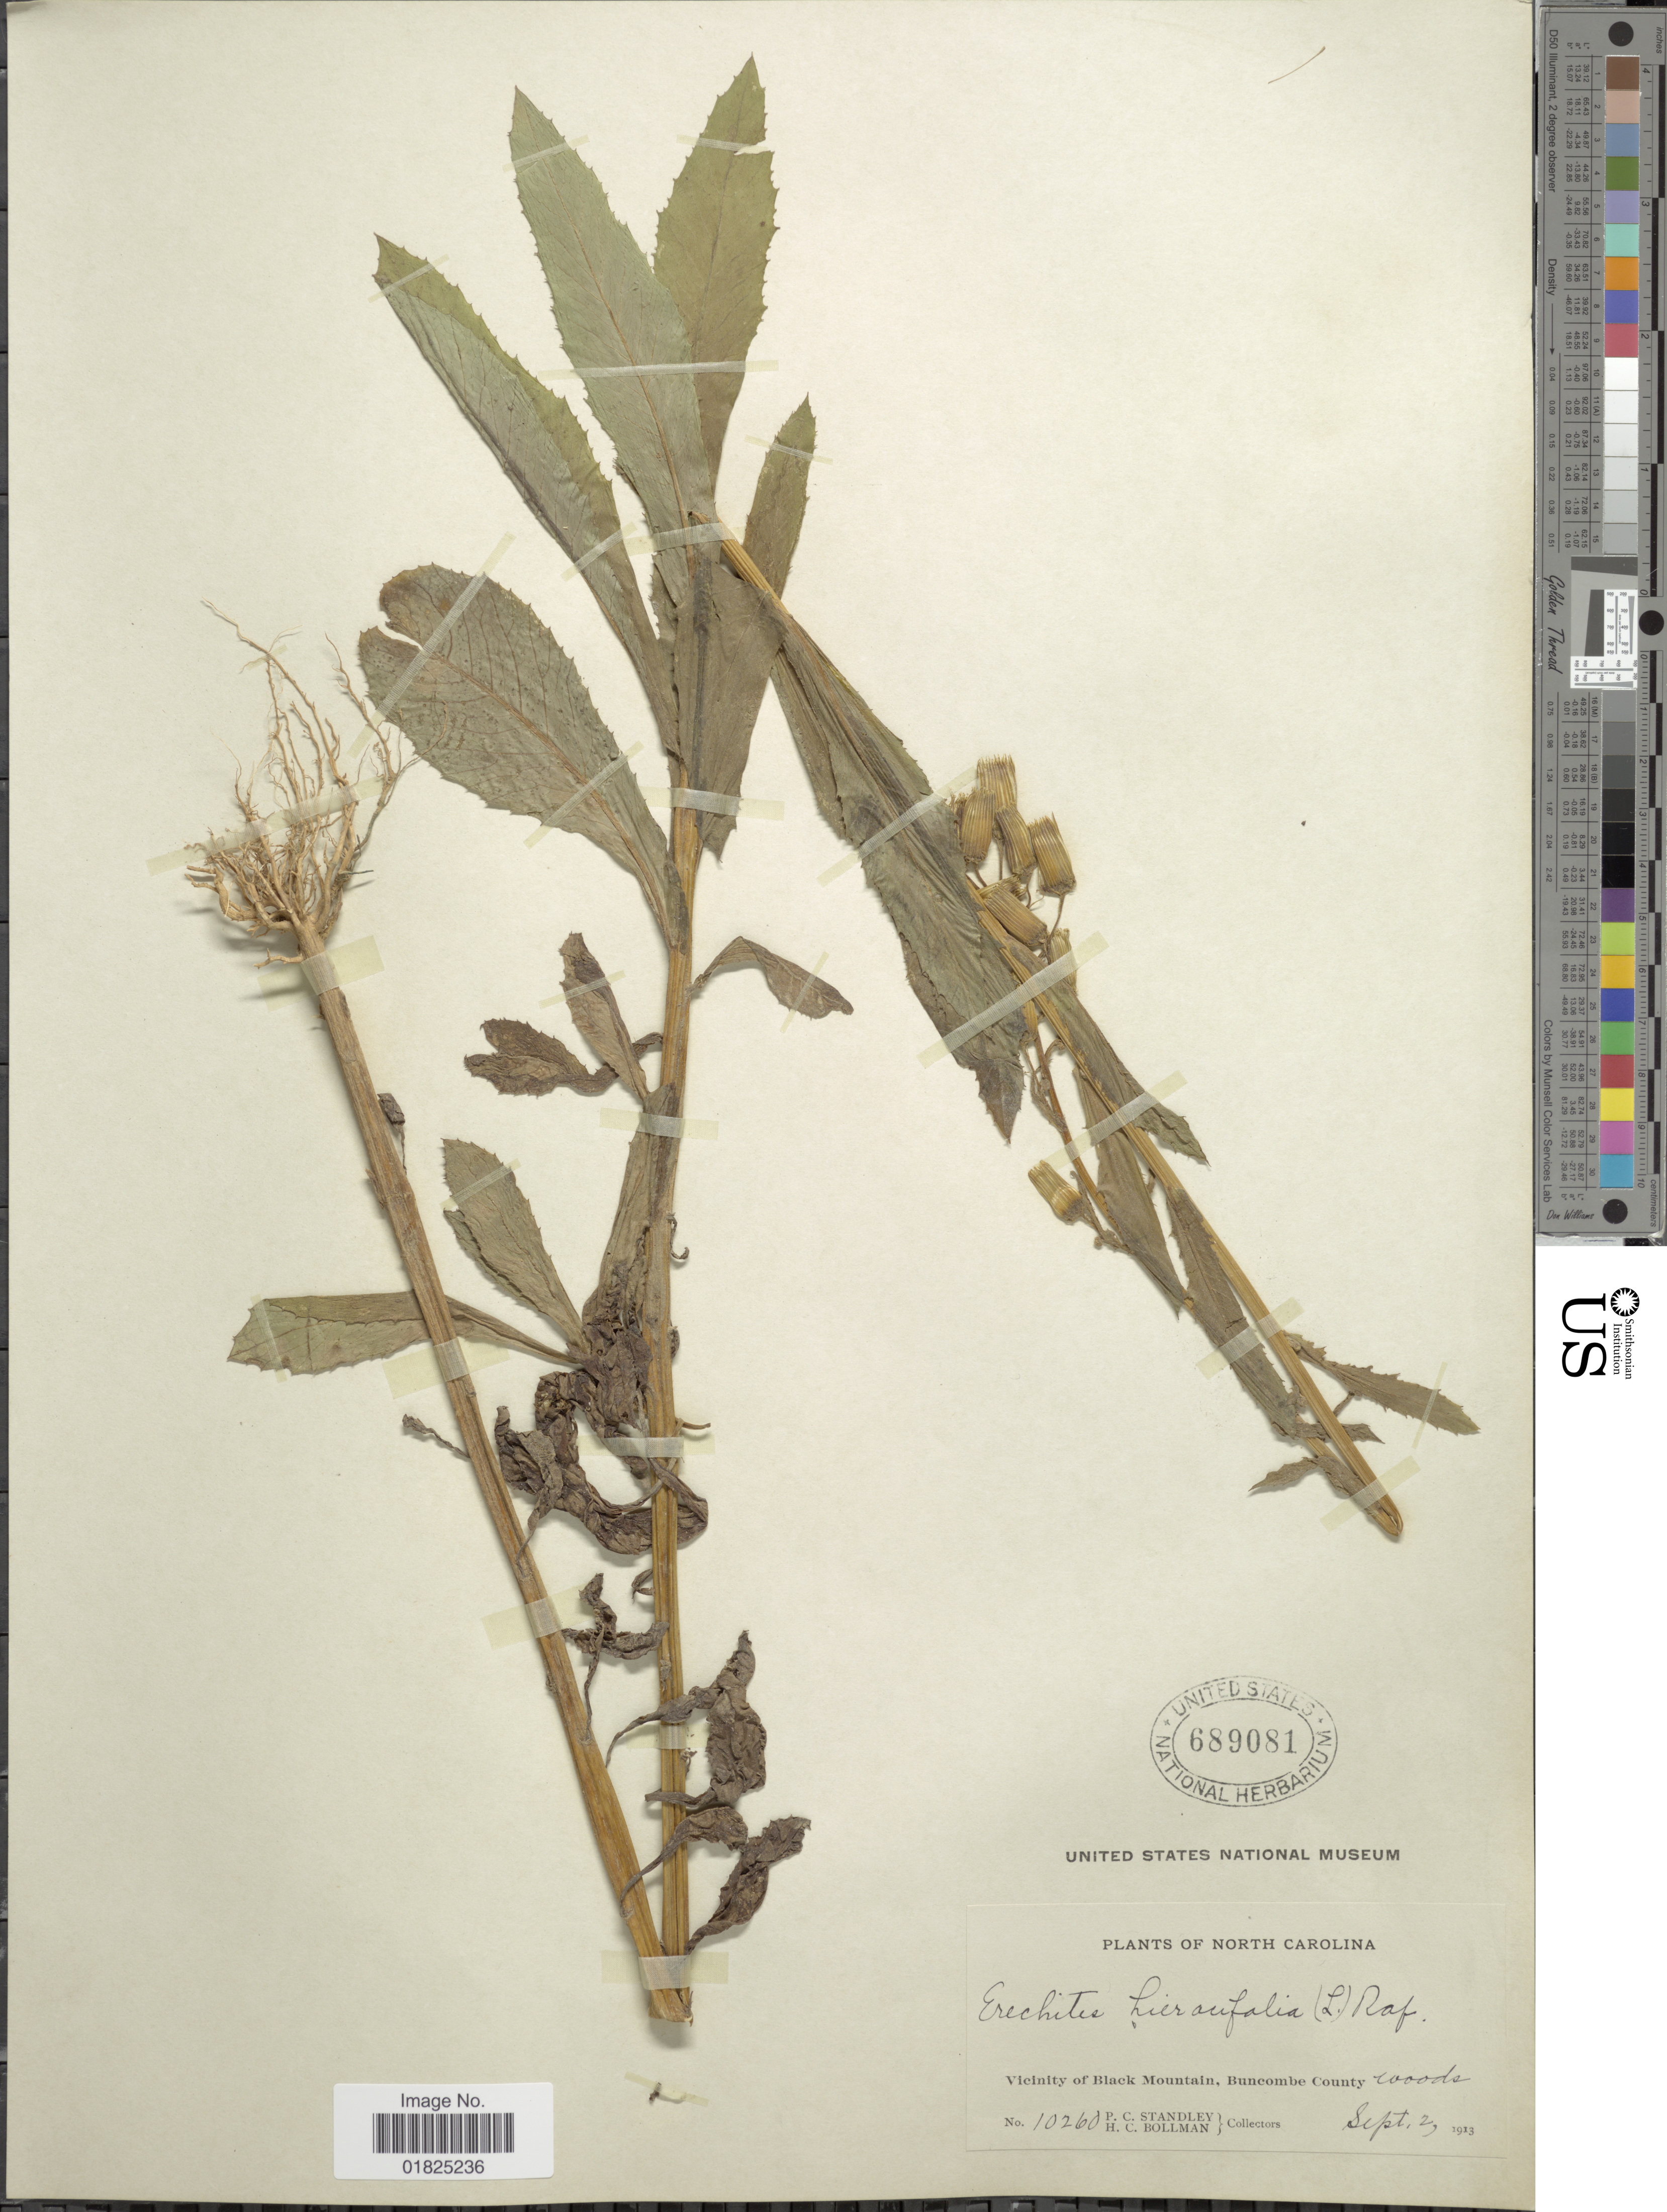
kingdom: Plantae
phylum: Tracheophyta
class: Magnoliopsida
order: Asterales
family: Asteraceae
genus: Erechtites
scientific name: Erechtites hieraciifolius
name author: (L.) Raf. ex DC.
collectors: P. C. Standley & H. C. Bollman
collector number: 10260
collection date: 1913-09-02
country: United States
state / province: North Carolina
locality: Vicinity of Black Mountain, Bruncombe county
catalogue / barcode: US 689081